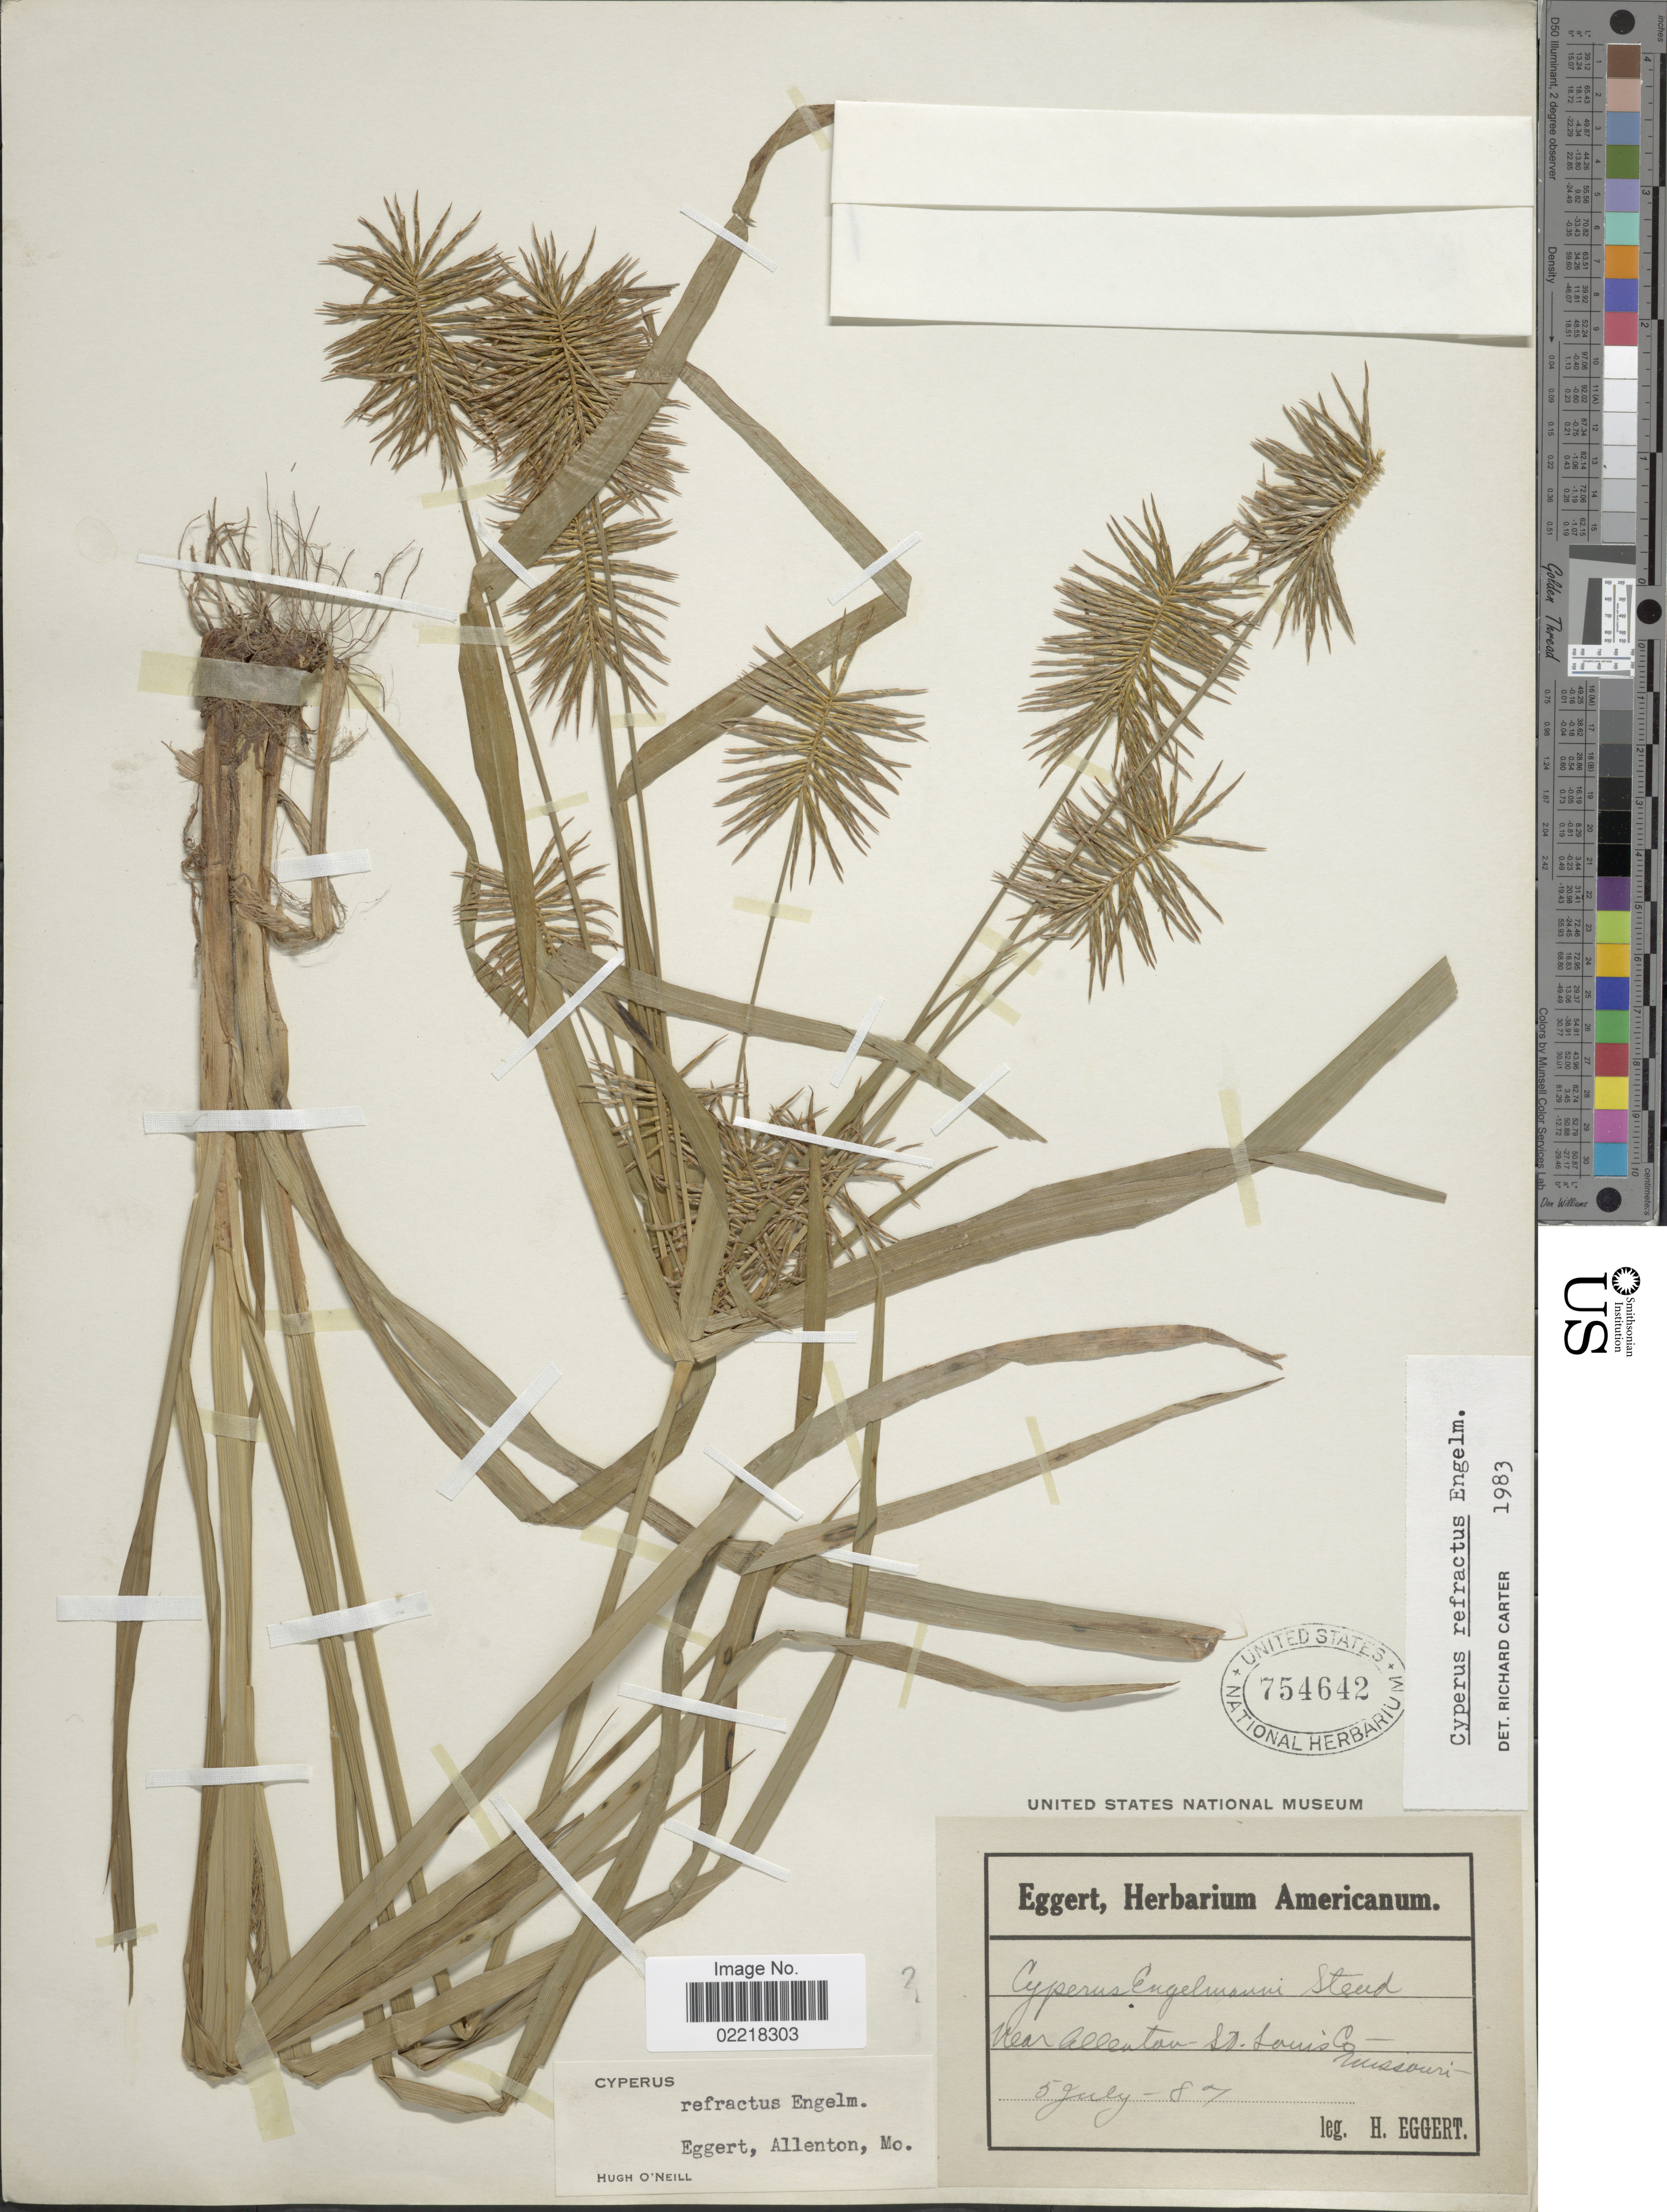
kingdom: Plantae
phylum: Tracheophyta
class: Liliopsida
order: Poales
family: Cyperaceae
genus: Cyperus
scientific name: Cyperus refractus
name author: Engelm. ex Boeckeler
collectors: H. Eggert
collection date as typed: Transcribed d/m/y: 5/7/87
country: United States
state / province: Missouri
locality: Near Allenton, St. Louis Co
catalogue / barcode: US 754642